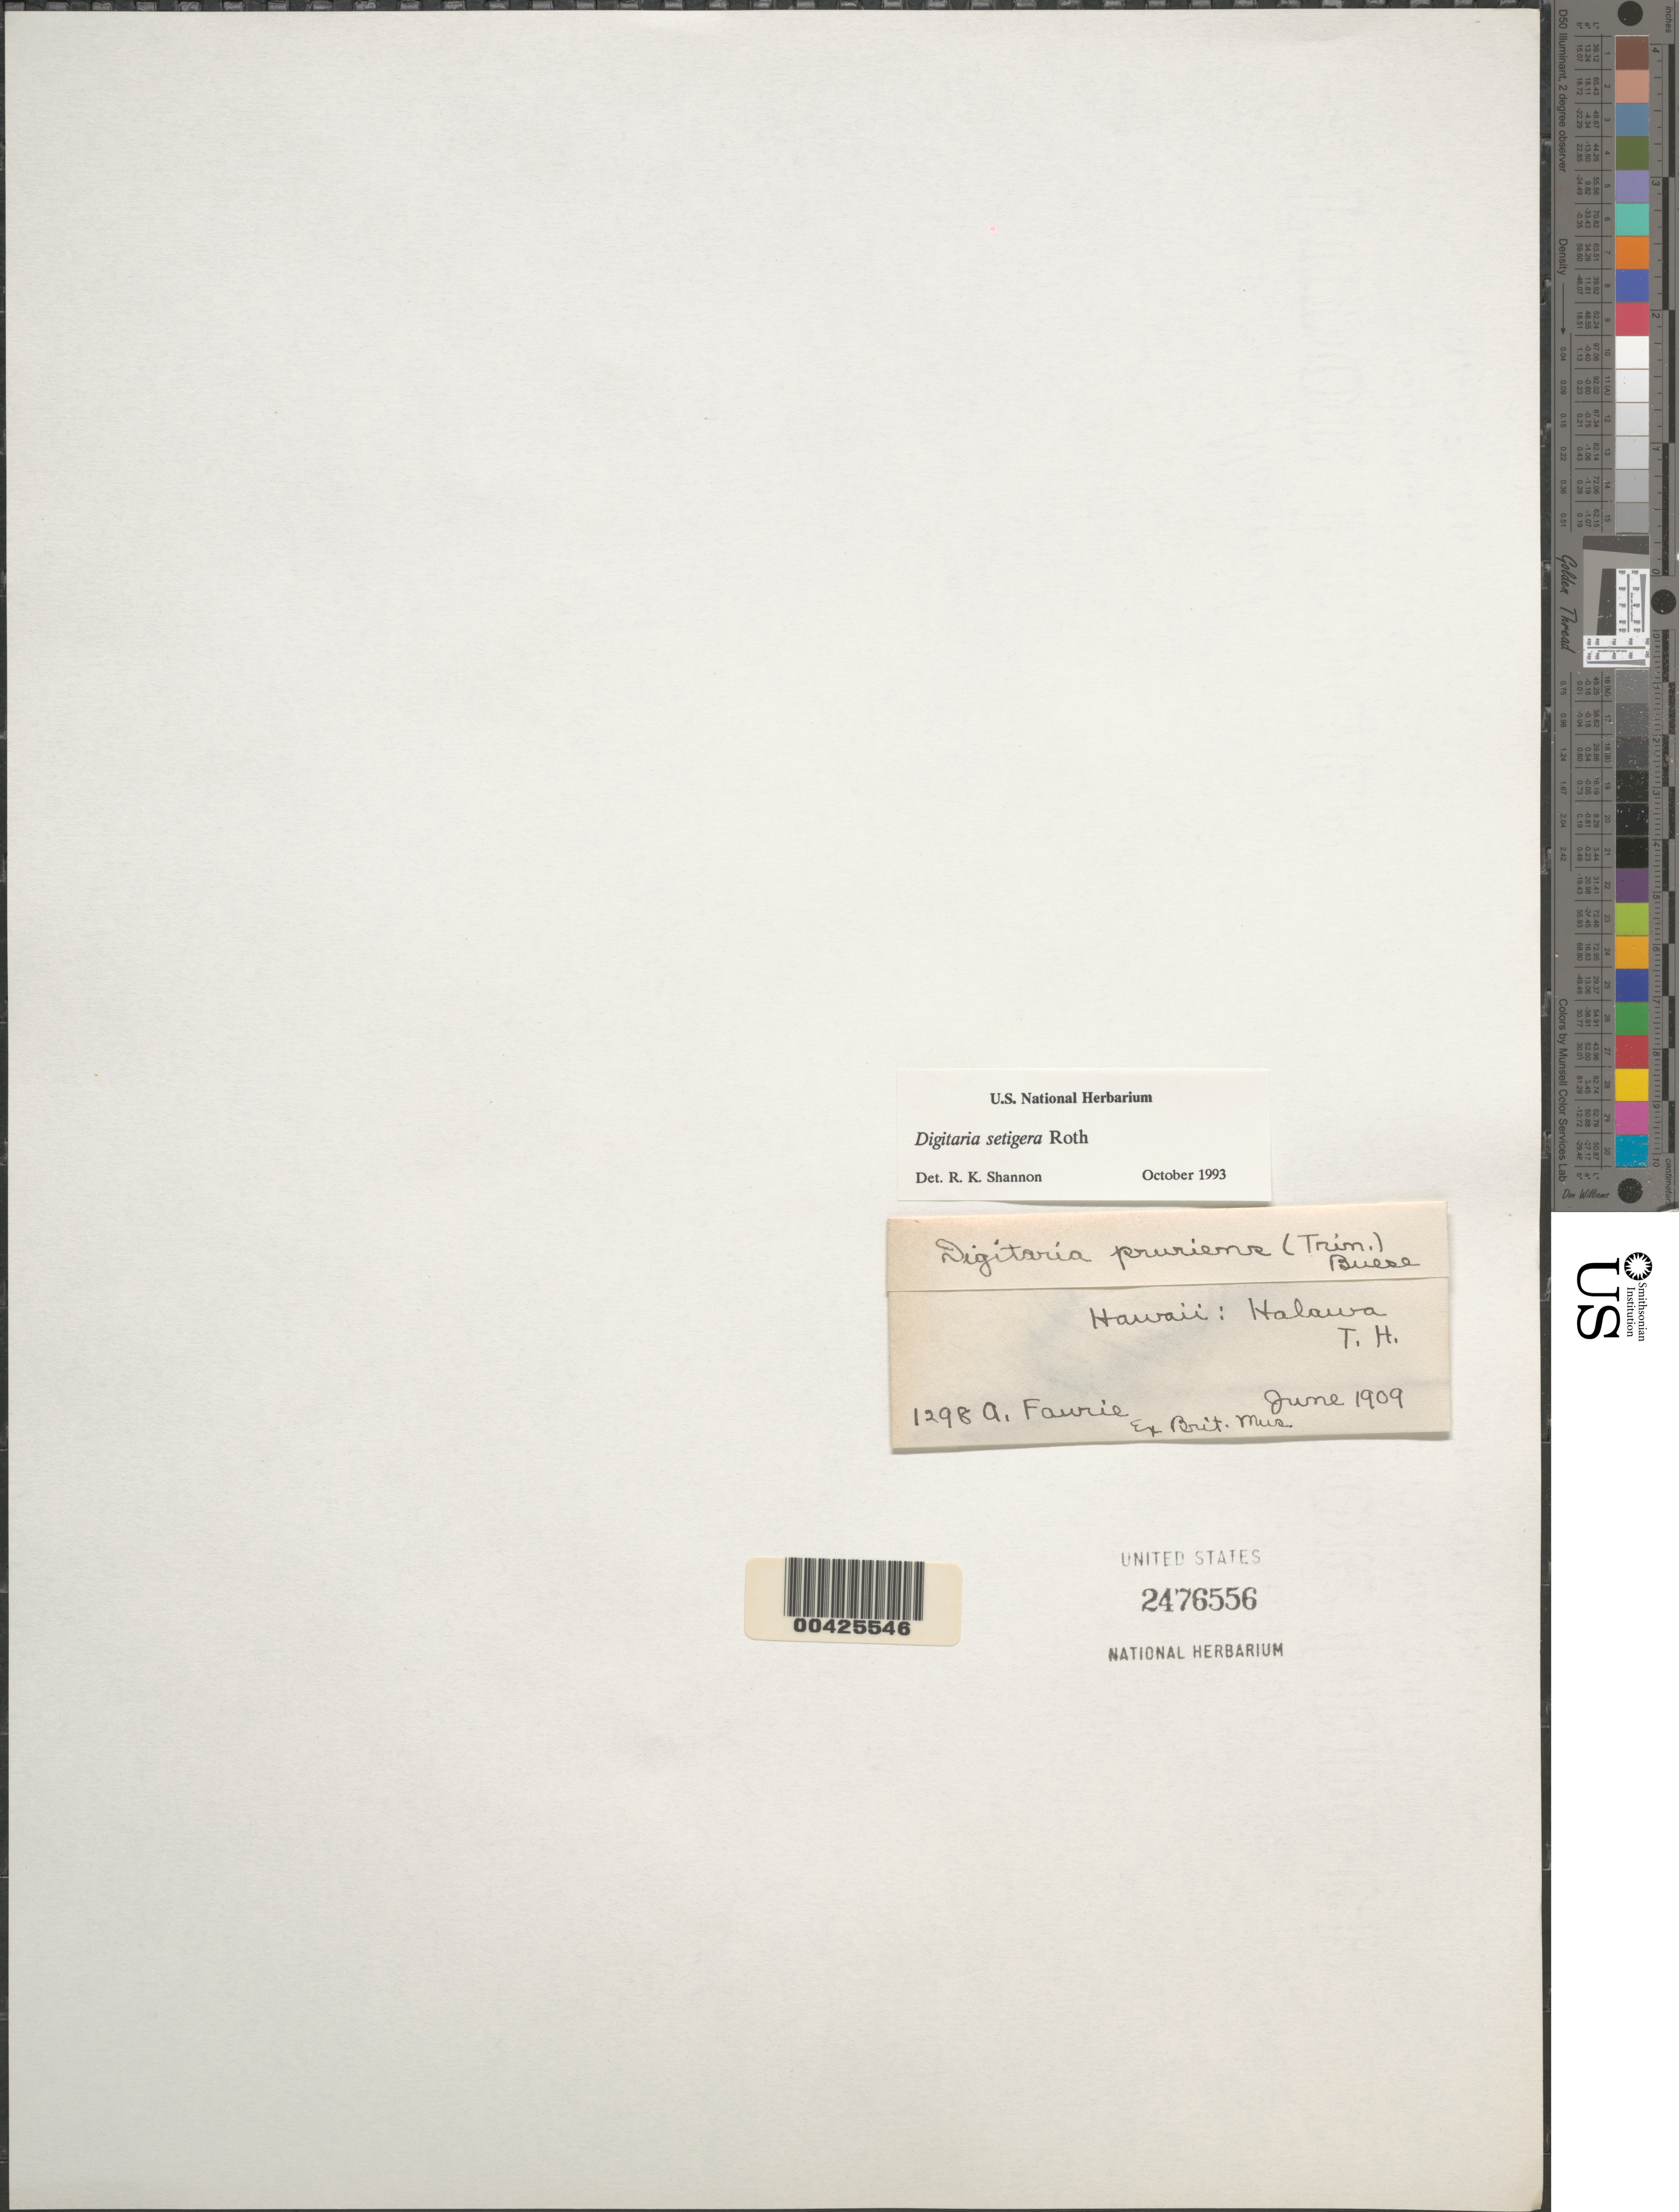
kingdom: Plantae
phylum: Tracheophyta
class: Liliopsida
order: Poales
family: Poaceae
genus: Digitaria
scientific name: Digitaria setigera var. setigera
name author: Roth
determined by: Faccenda, K.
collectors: A. Faurie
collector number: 1298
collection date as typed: Jun 1909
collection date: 1909-06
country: United States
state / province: Hawaii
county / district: Hawaii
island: Hawaii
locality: Halawa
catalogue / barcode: US 2476556